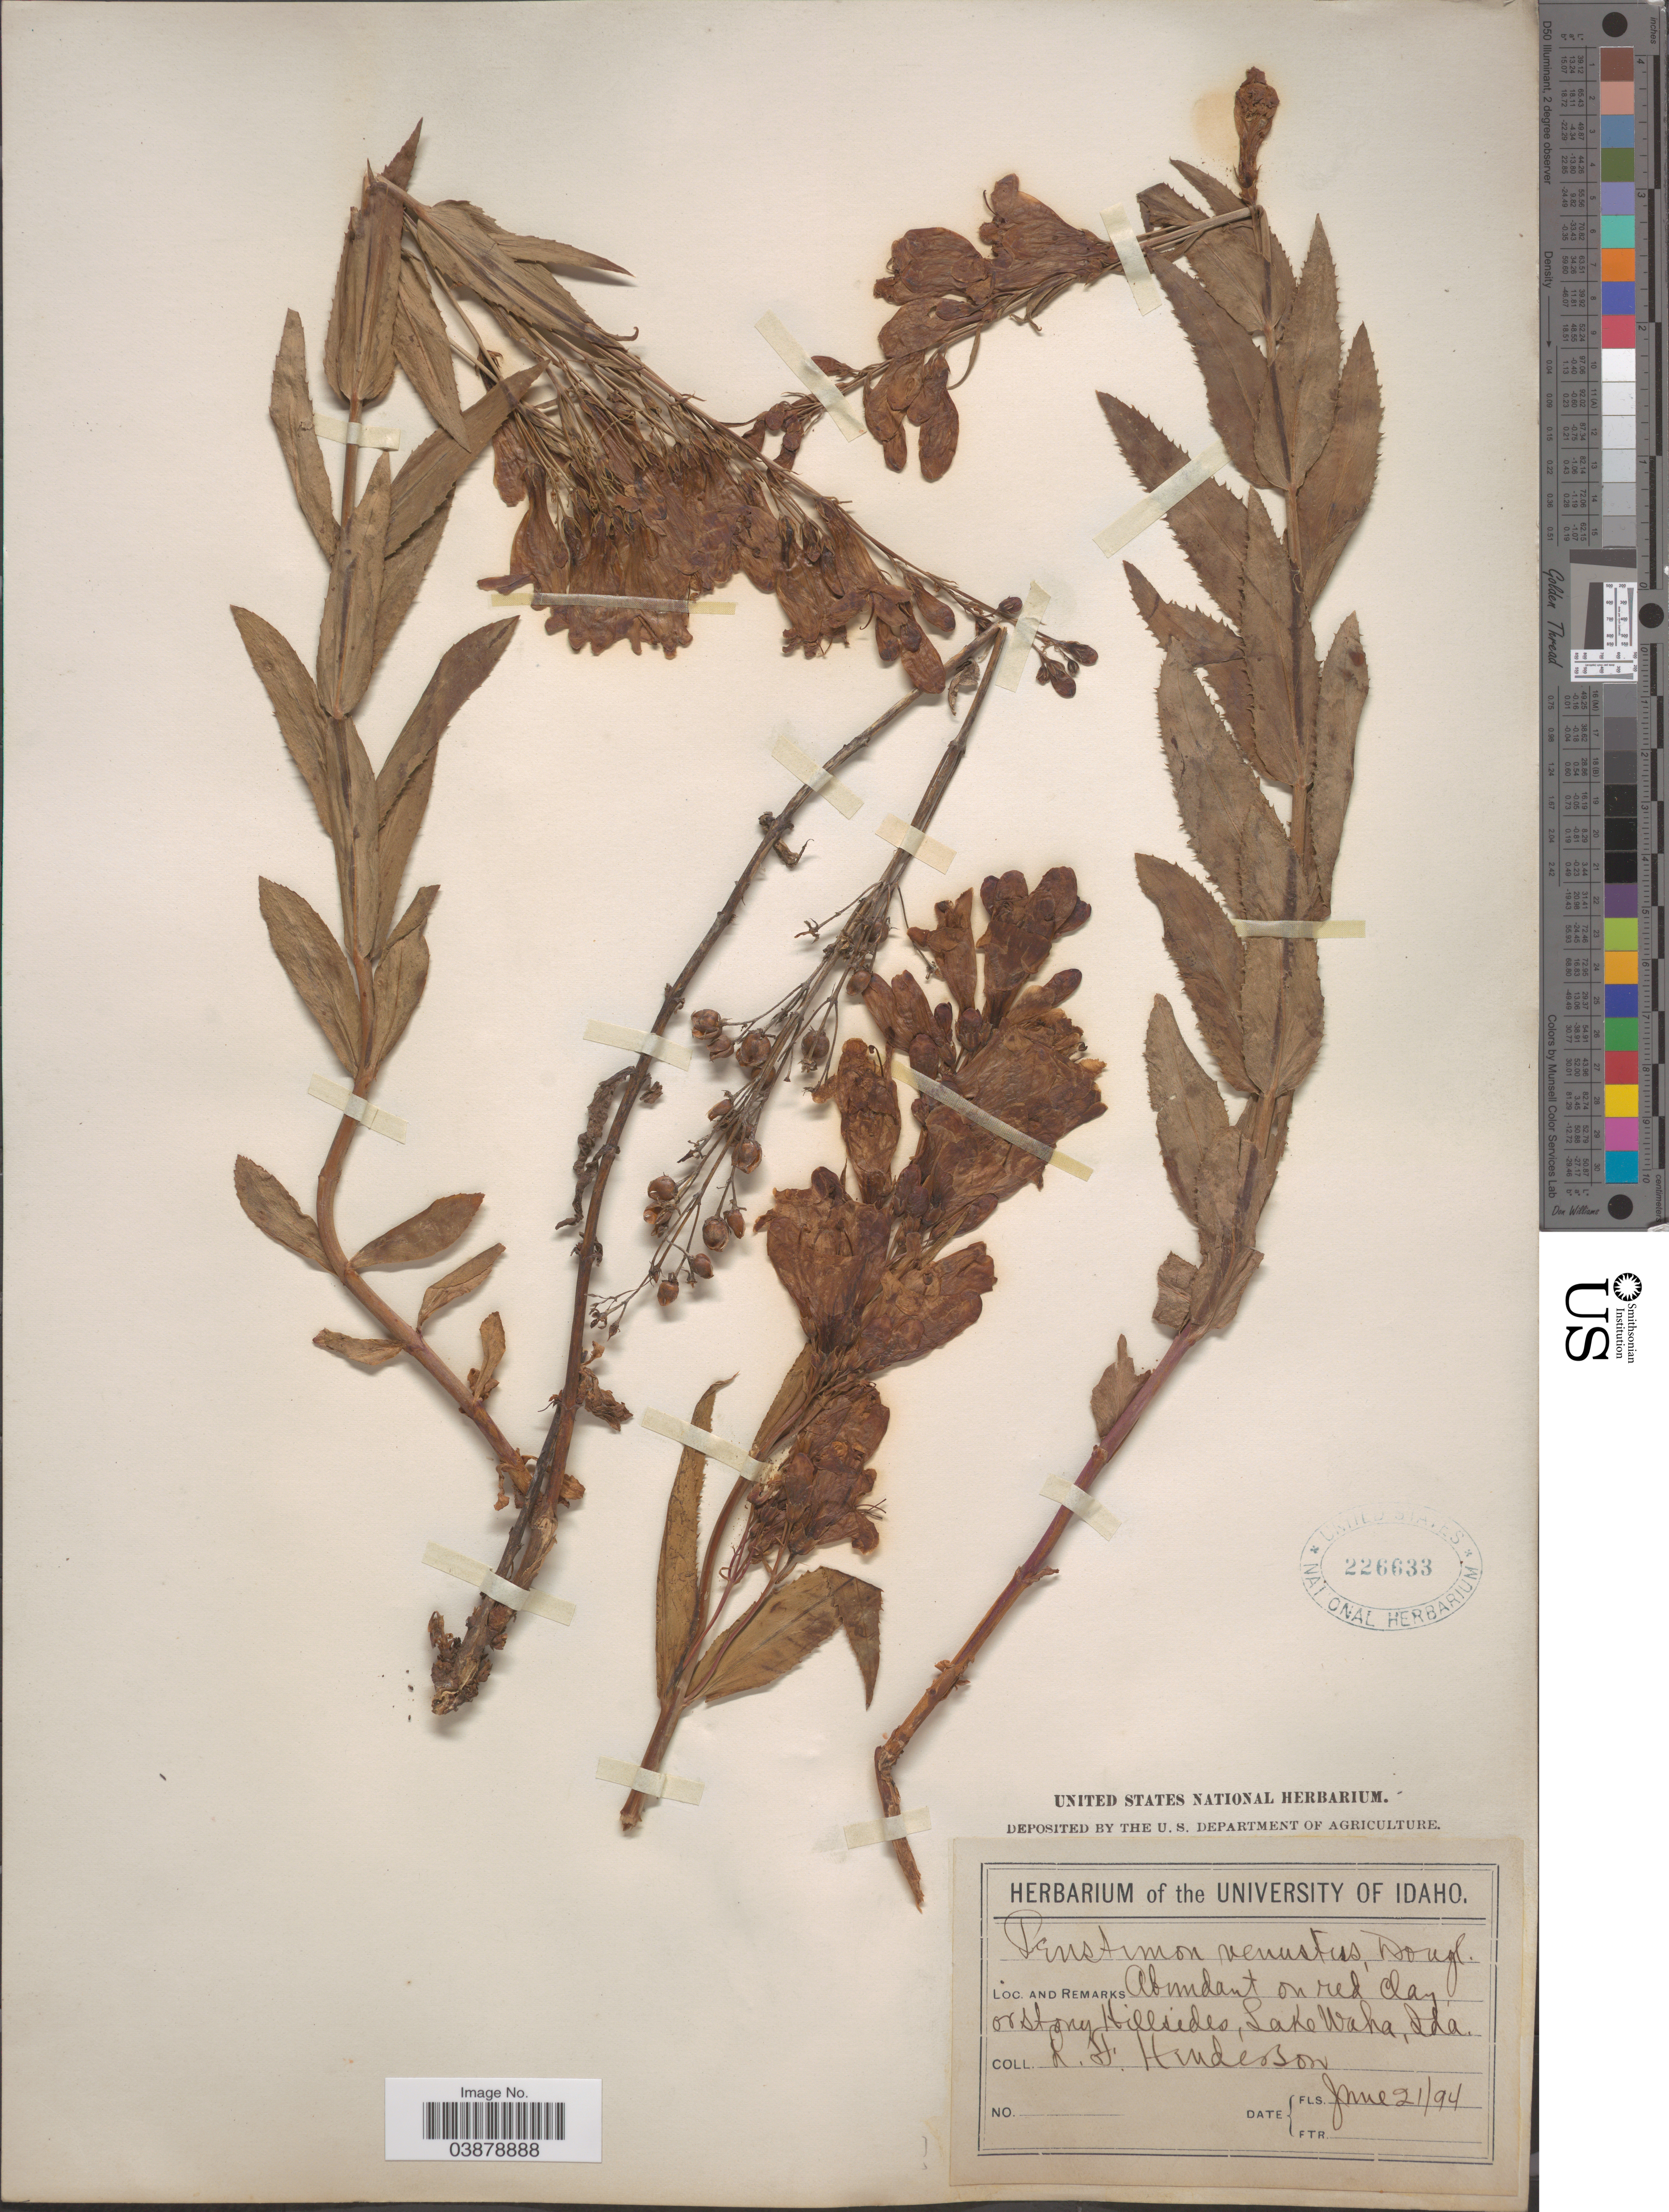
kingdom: Plantae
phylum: Tracheophyta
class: Magnoliopsida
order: Lamiales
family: Plantaginaceae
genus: Penstemon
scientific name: Penstemon venustus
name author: Douglas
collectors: L. F. Henderson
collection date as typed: Transcribed d/m/y: 21/6/94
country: United States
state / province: Idaho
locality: Abundant on red clay, or stony Hillsides, Lake Waha.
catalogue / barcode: US 226633